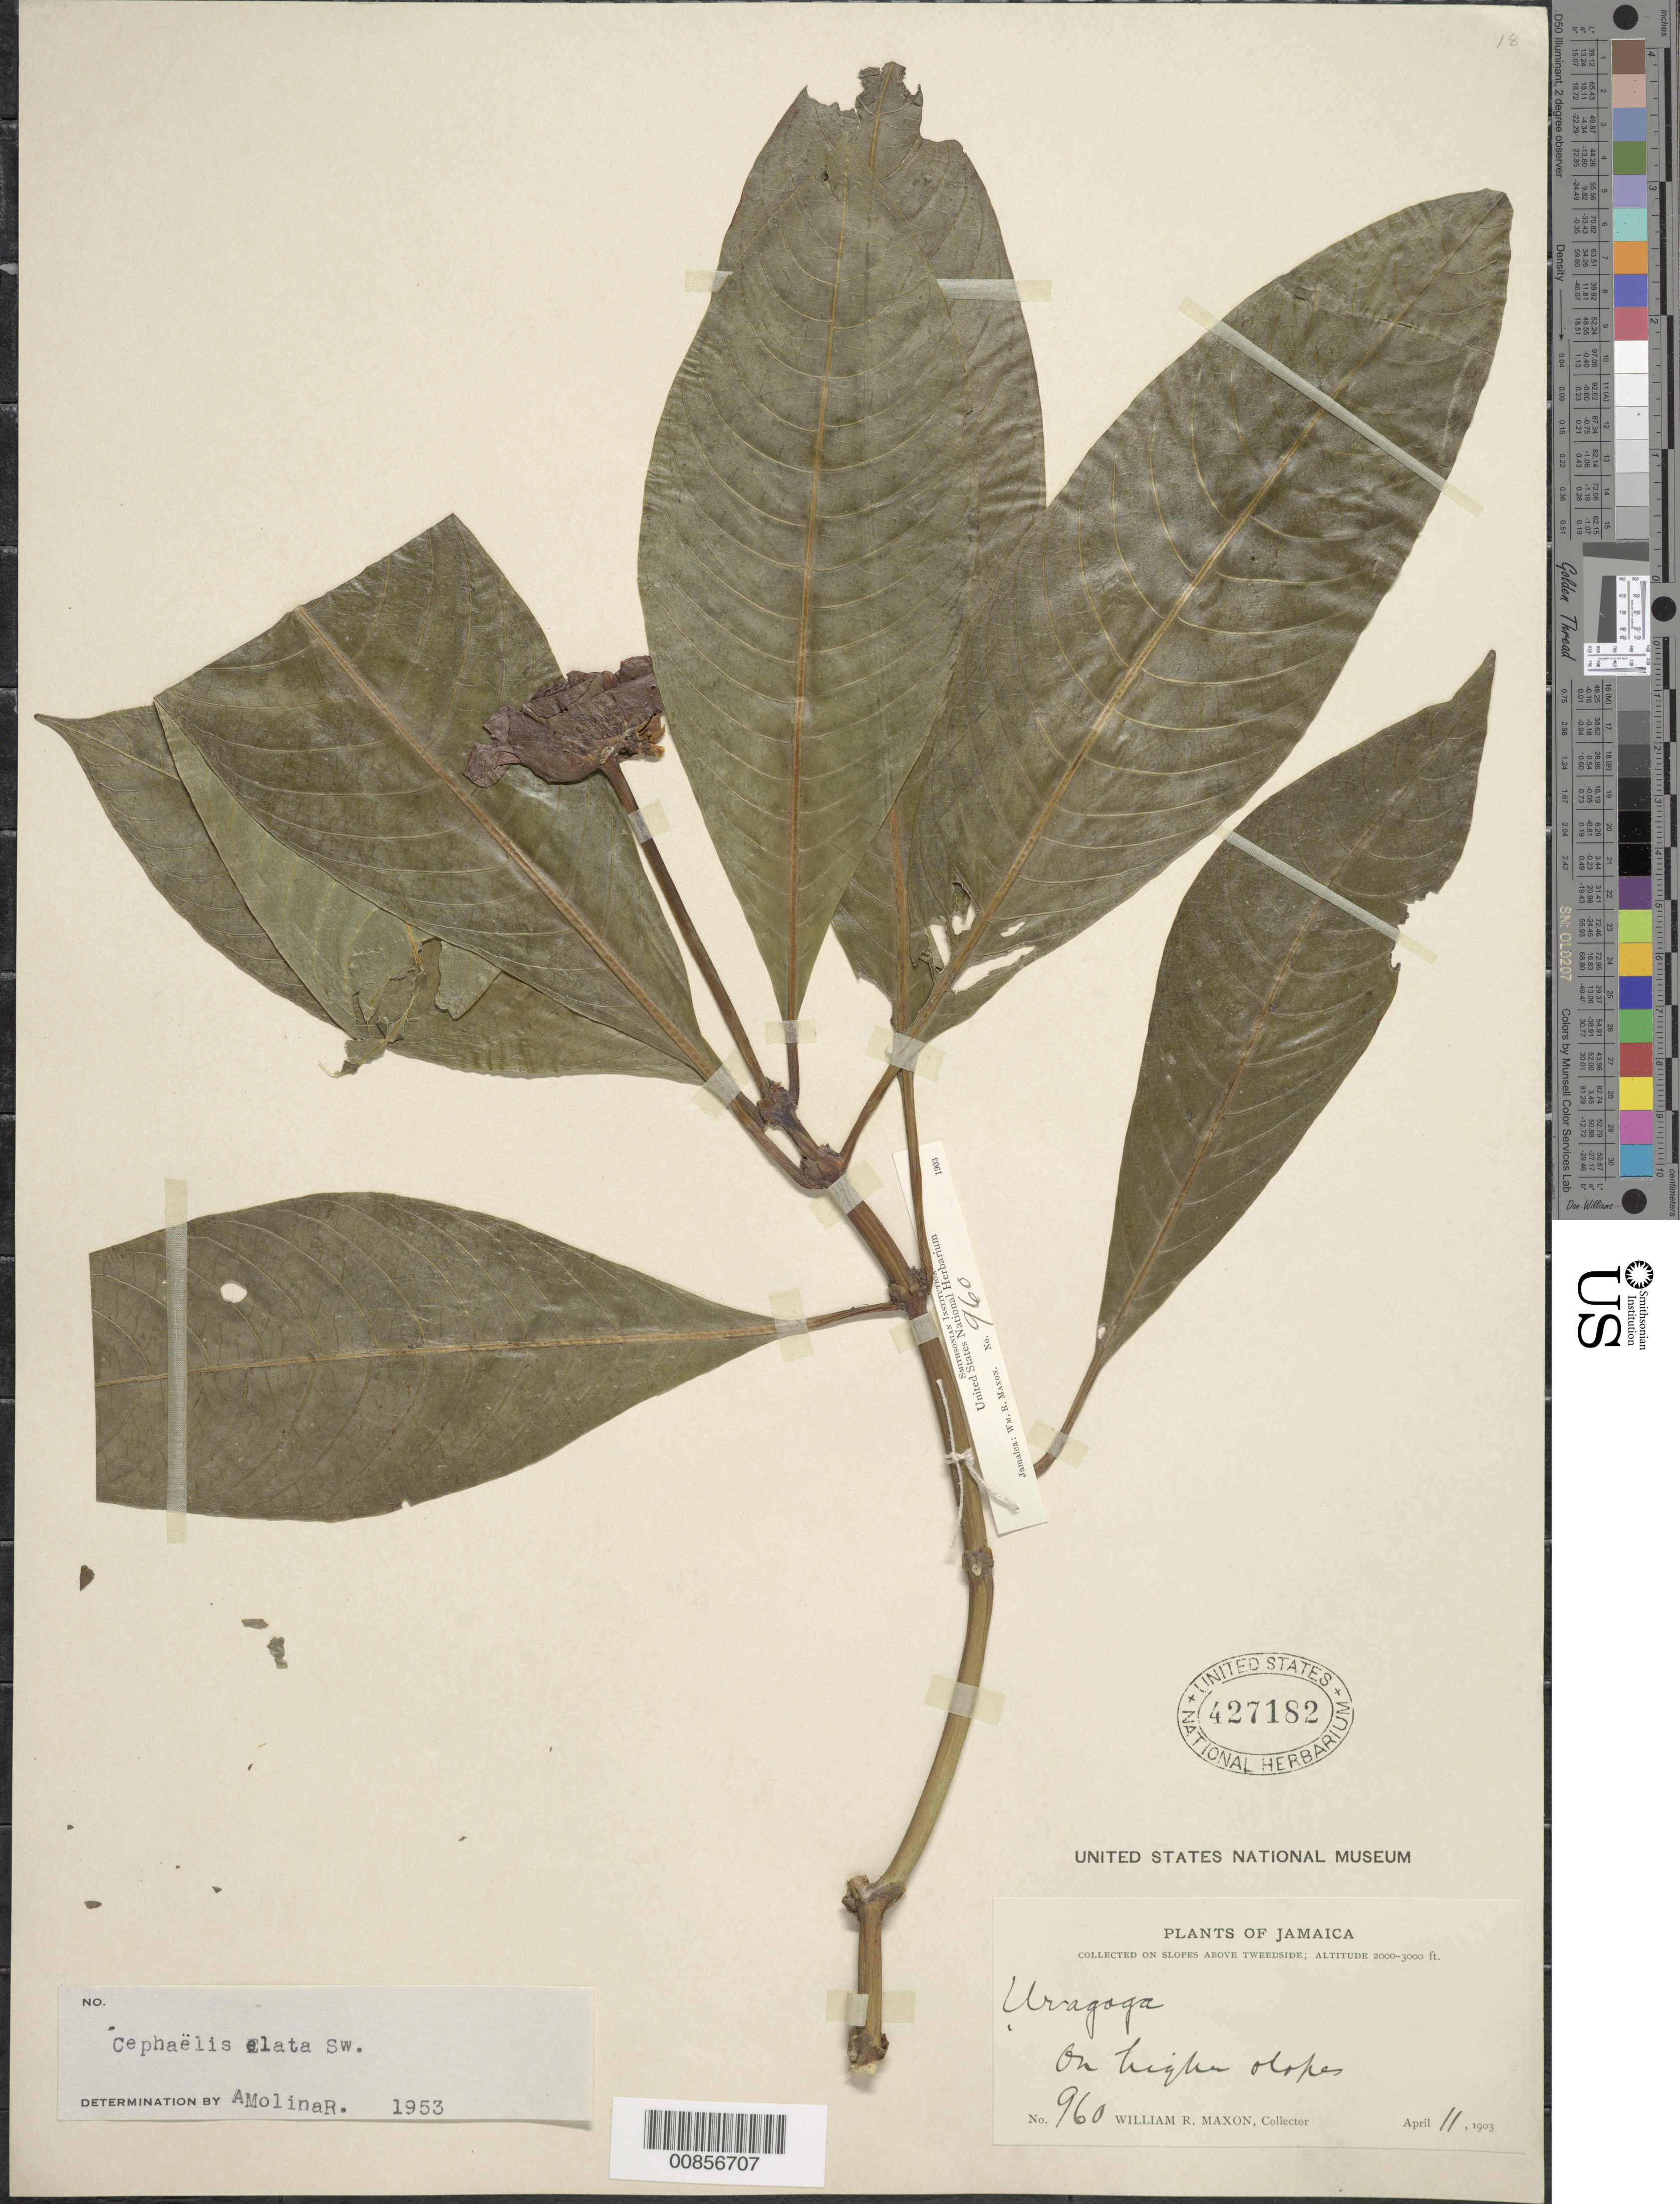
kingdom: Plantae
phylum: Tracheophyta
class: Magnoliopsida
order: Gentianales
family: Rubiaceae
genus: Psychotria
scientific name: Psychotria elata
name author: (Sw.) Hammel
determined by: Molina R., A.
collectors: W. R. Maxon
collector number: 960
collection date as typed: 11 Apr 1903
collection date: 1903-04-11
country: Jamaica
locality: Slopes above Tweedside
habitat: On high mountain slopes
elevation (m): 610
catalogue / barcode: US 427182